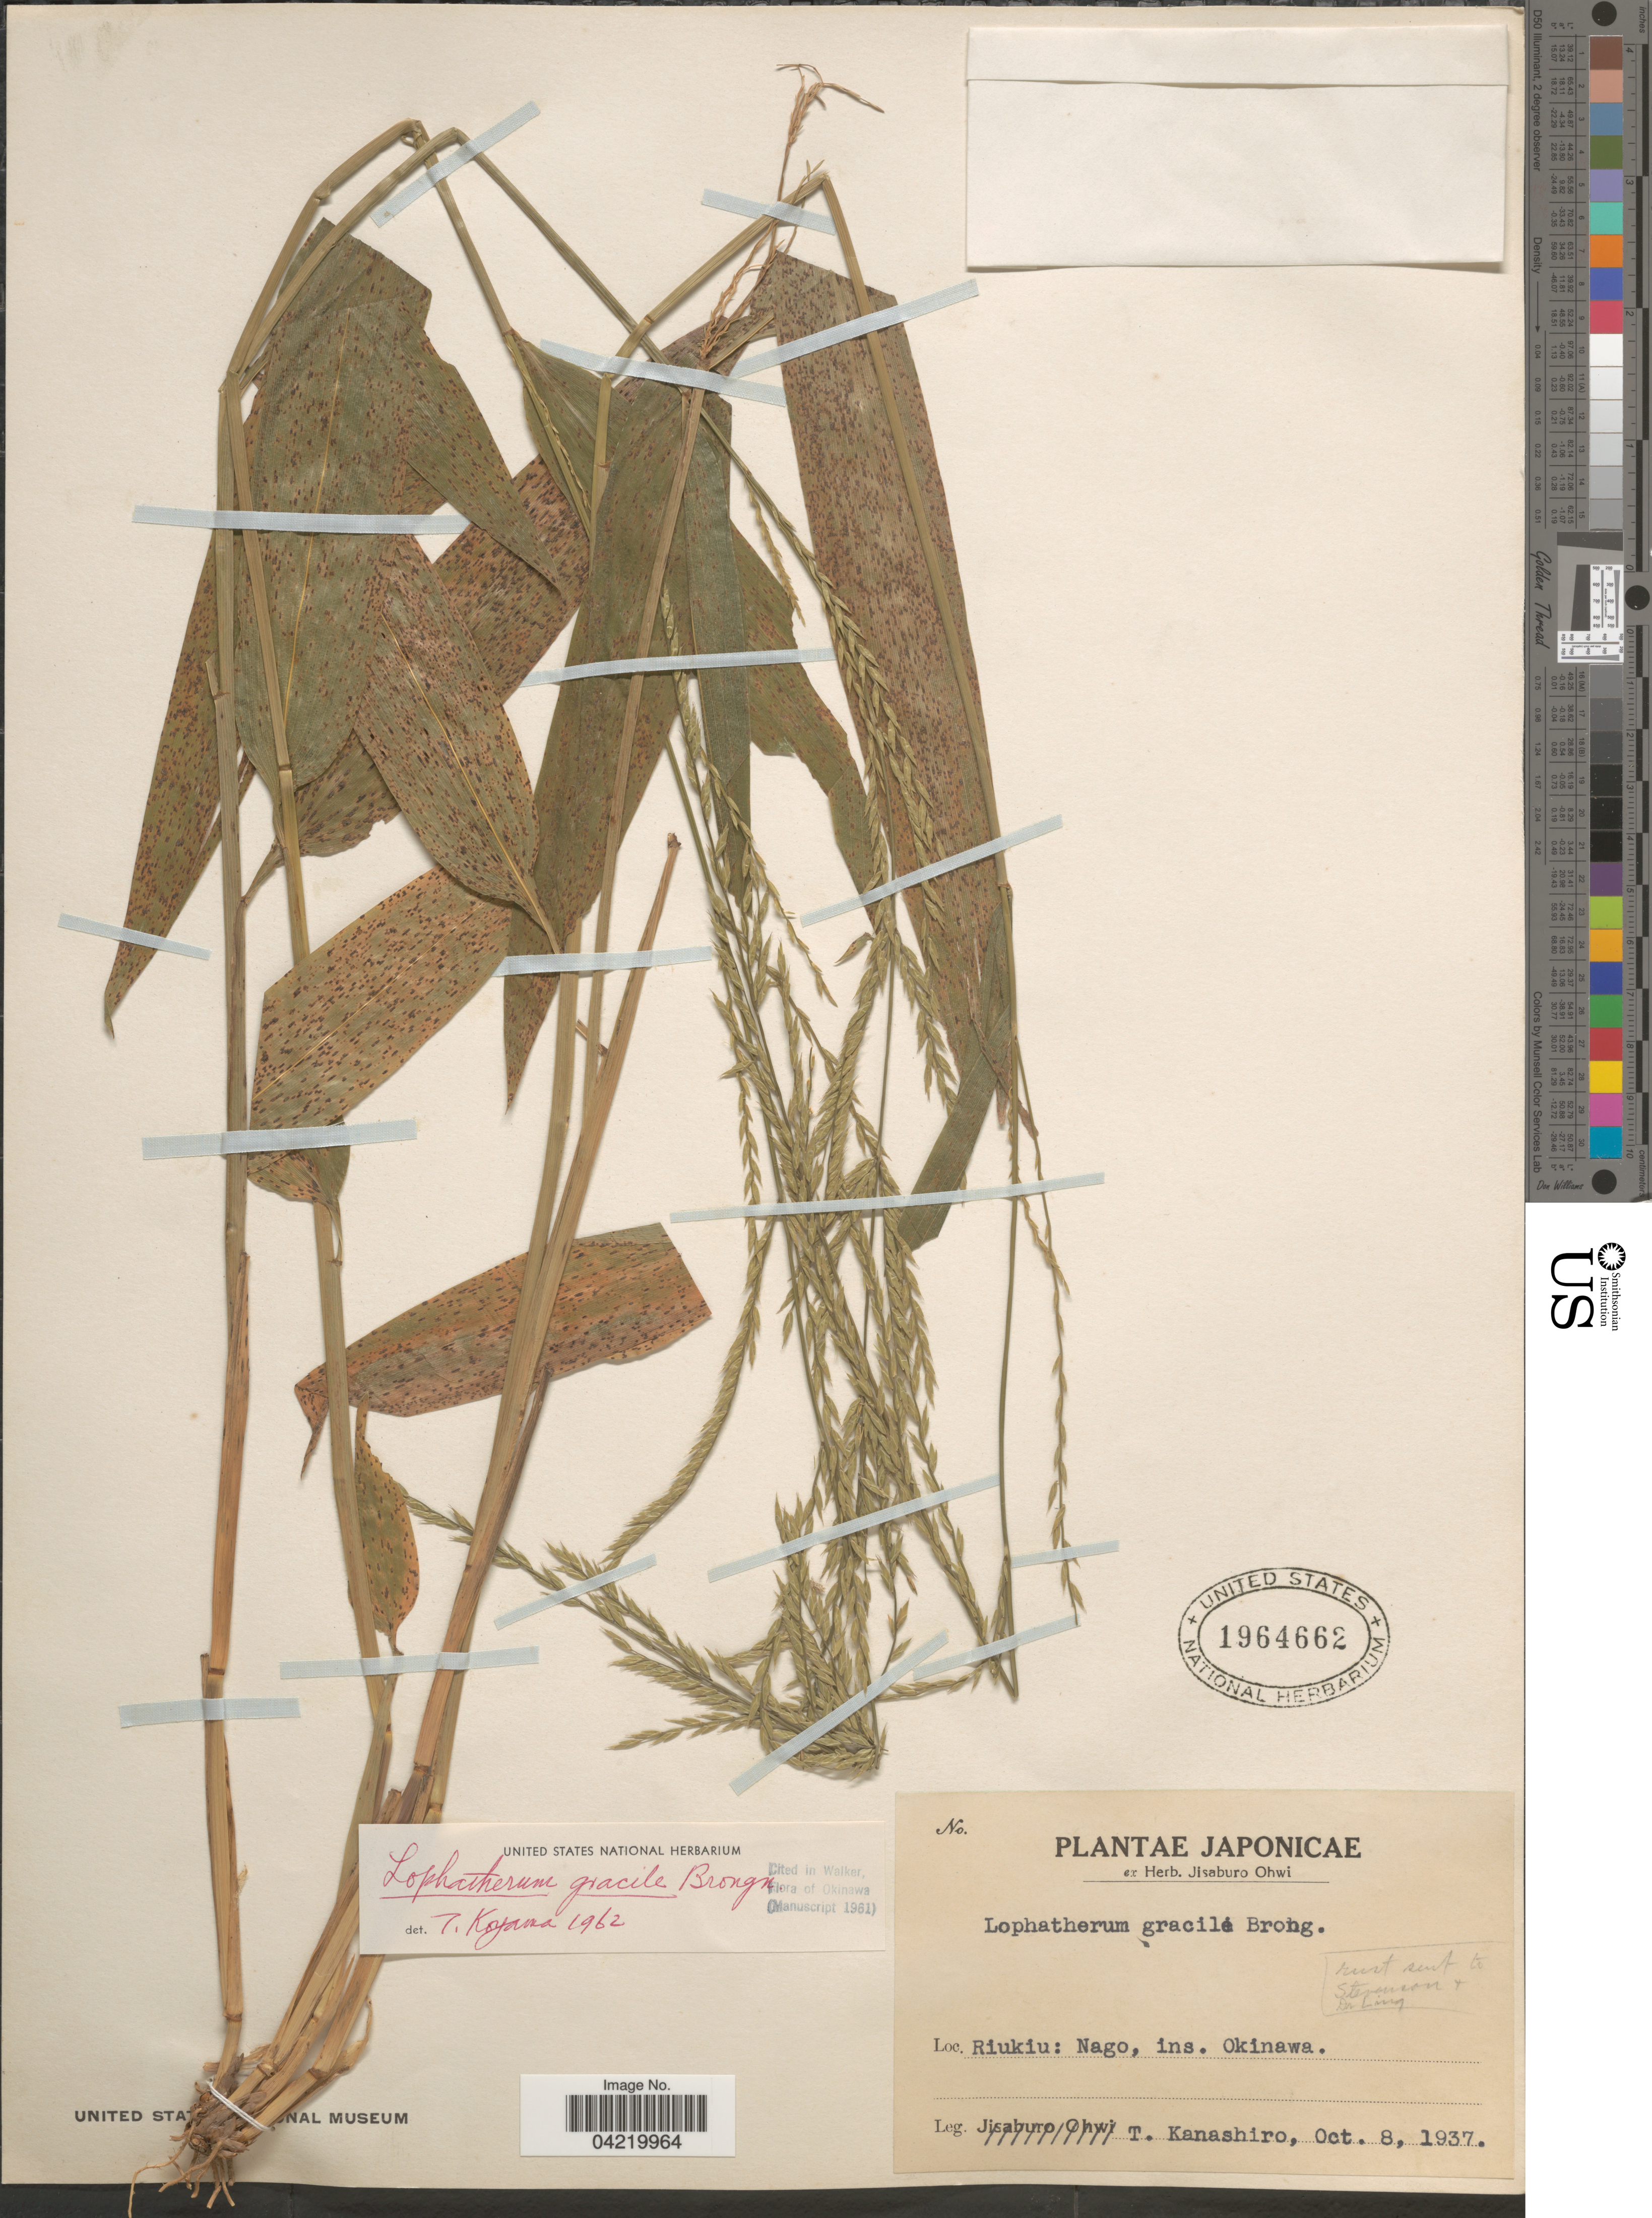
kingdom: Plantae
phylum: Tracheophyta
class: Liliopsida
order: Poales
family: Poaceae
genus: Lophatherum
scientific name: Lophatherum gracile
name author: Brongn.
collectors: T. Kanashiro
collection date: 1937-10-08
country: Japan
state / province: Okinawa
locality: Japonicae. Riukiu: Nago, ins. Okinawa.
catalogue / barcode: US 1964662